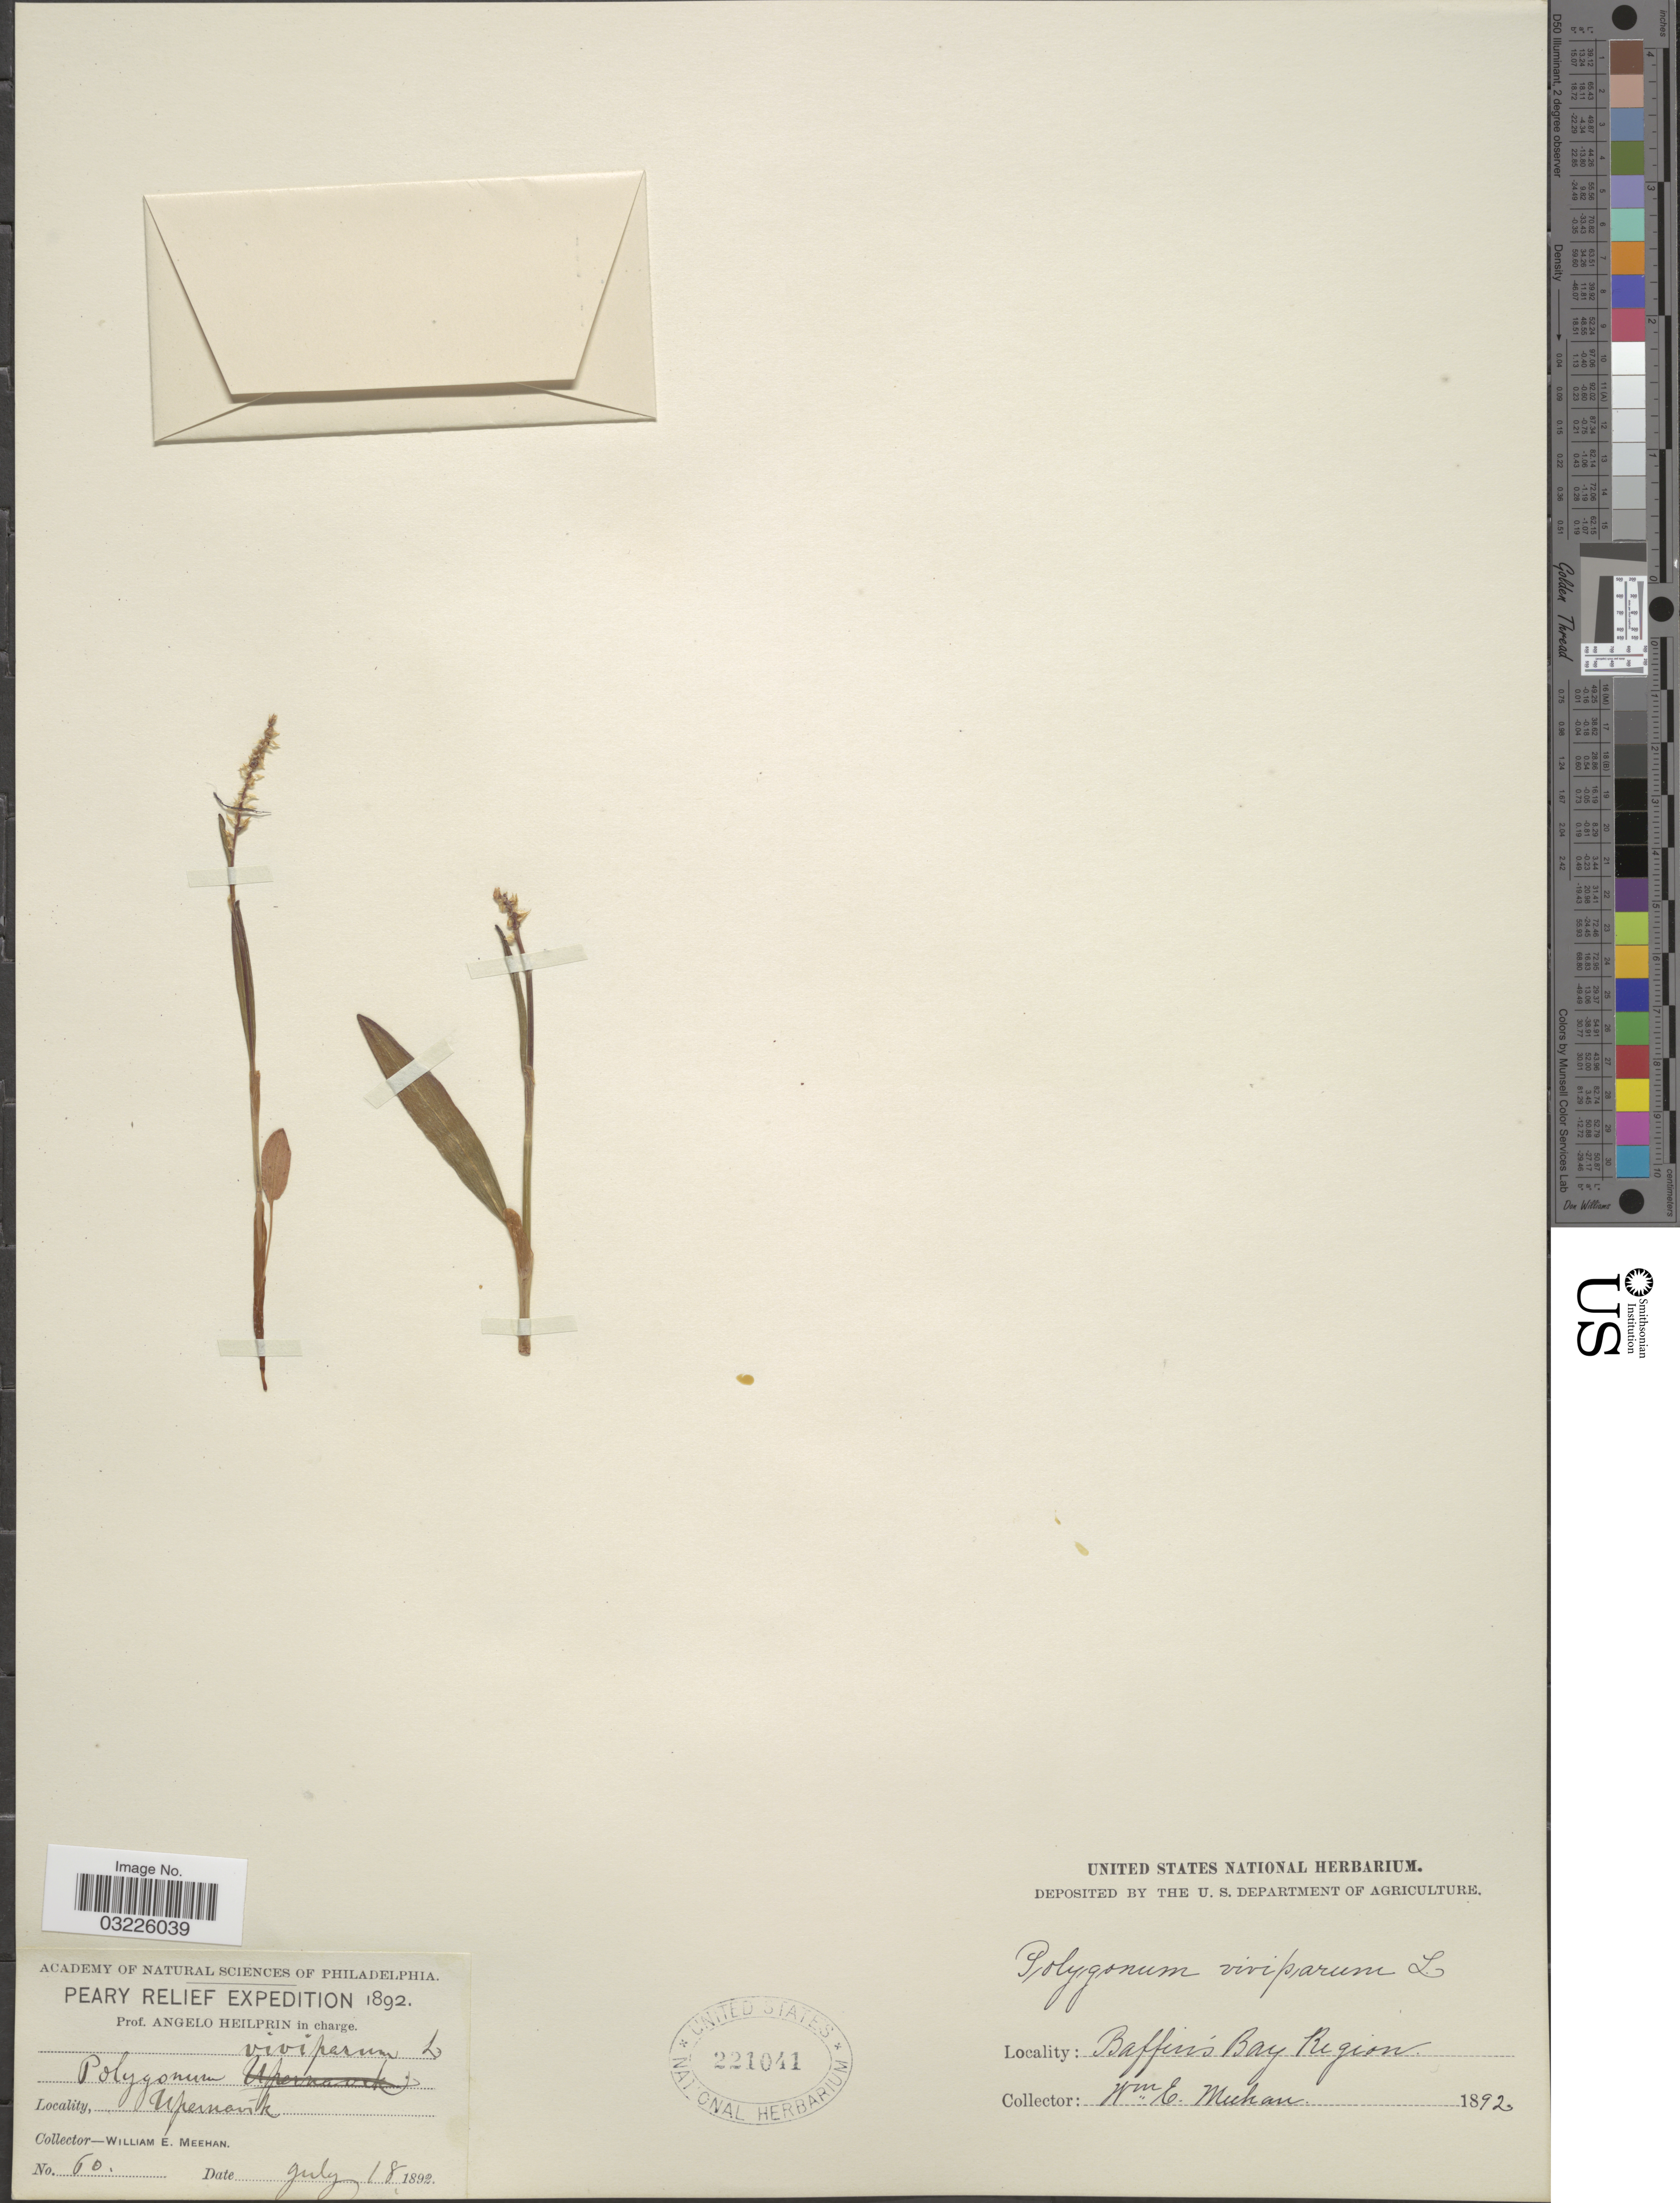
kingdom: Plantae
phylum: Tracheophyta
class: Magnoliopsida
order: Caryophyllales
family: Polygonaceae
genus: Bistorta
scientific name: Bistorta vivipara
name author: (L.) Delarbre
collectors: W. Meehan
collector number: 60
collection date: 1892-07-18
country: Greenland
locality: Upernavik. Baffin's Bay Region.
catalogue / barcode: US 221041